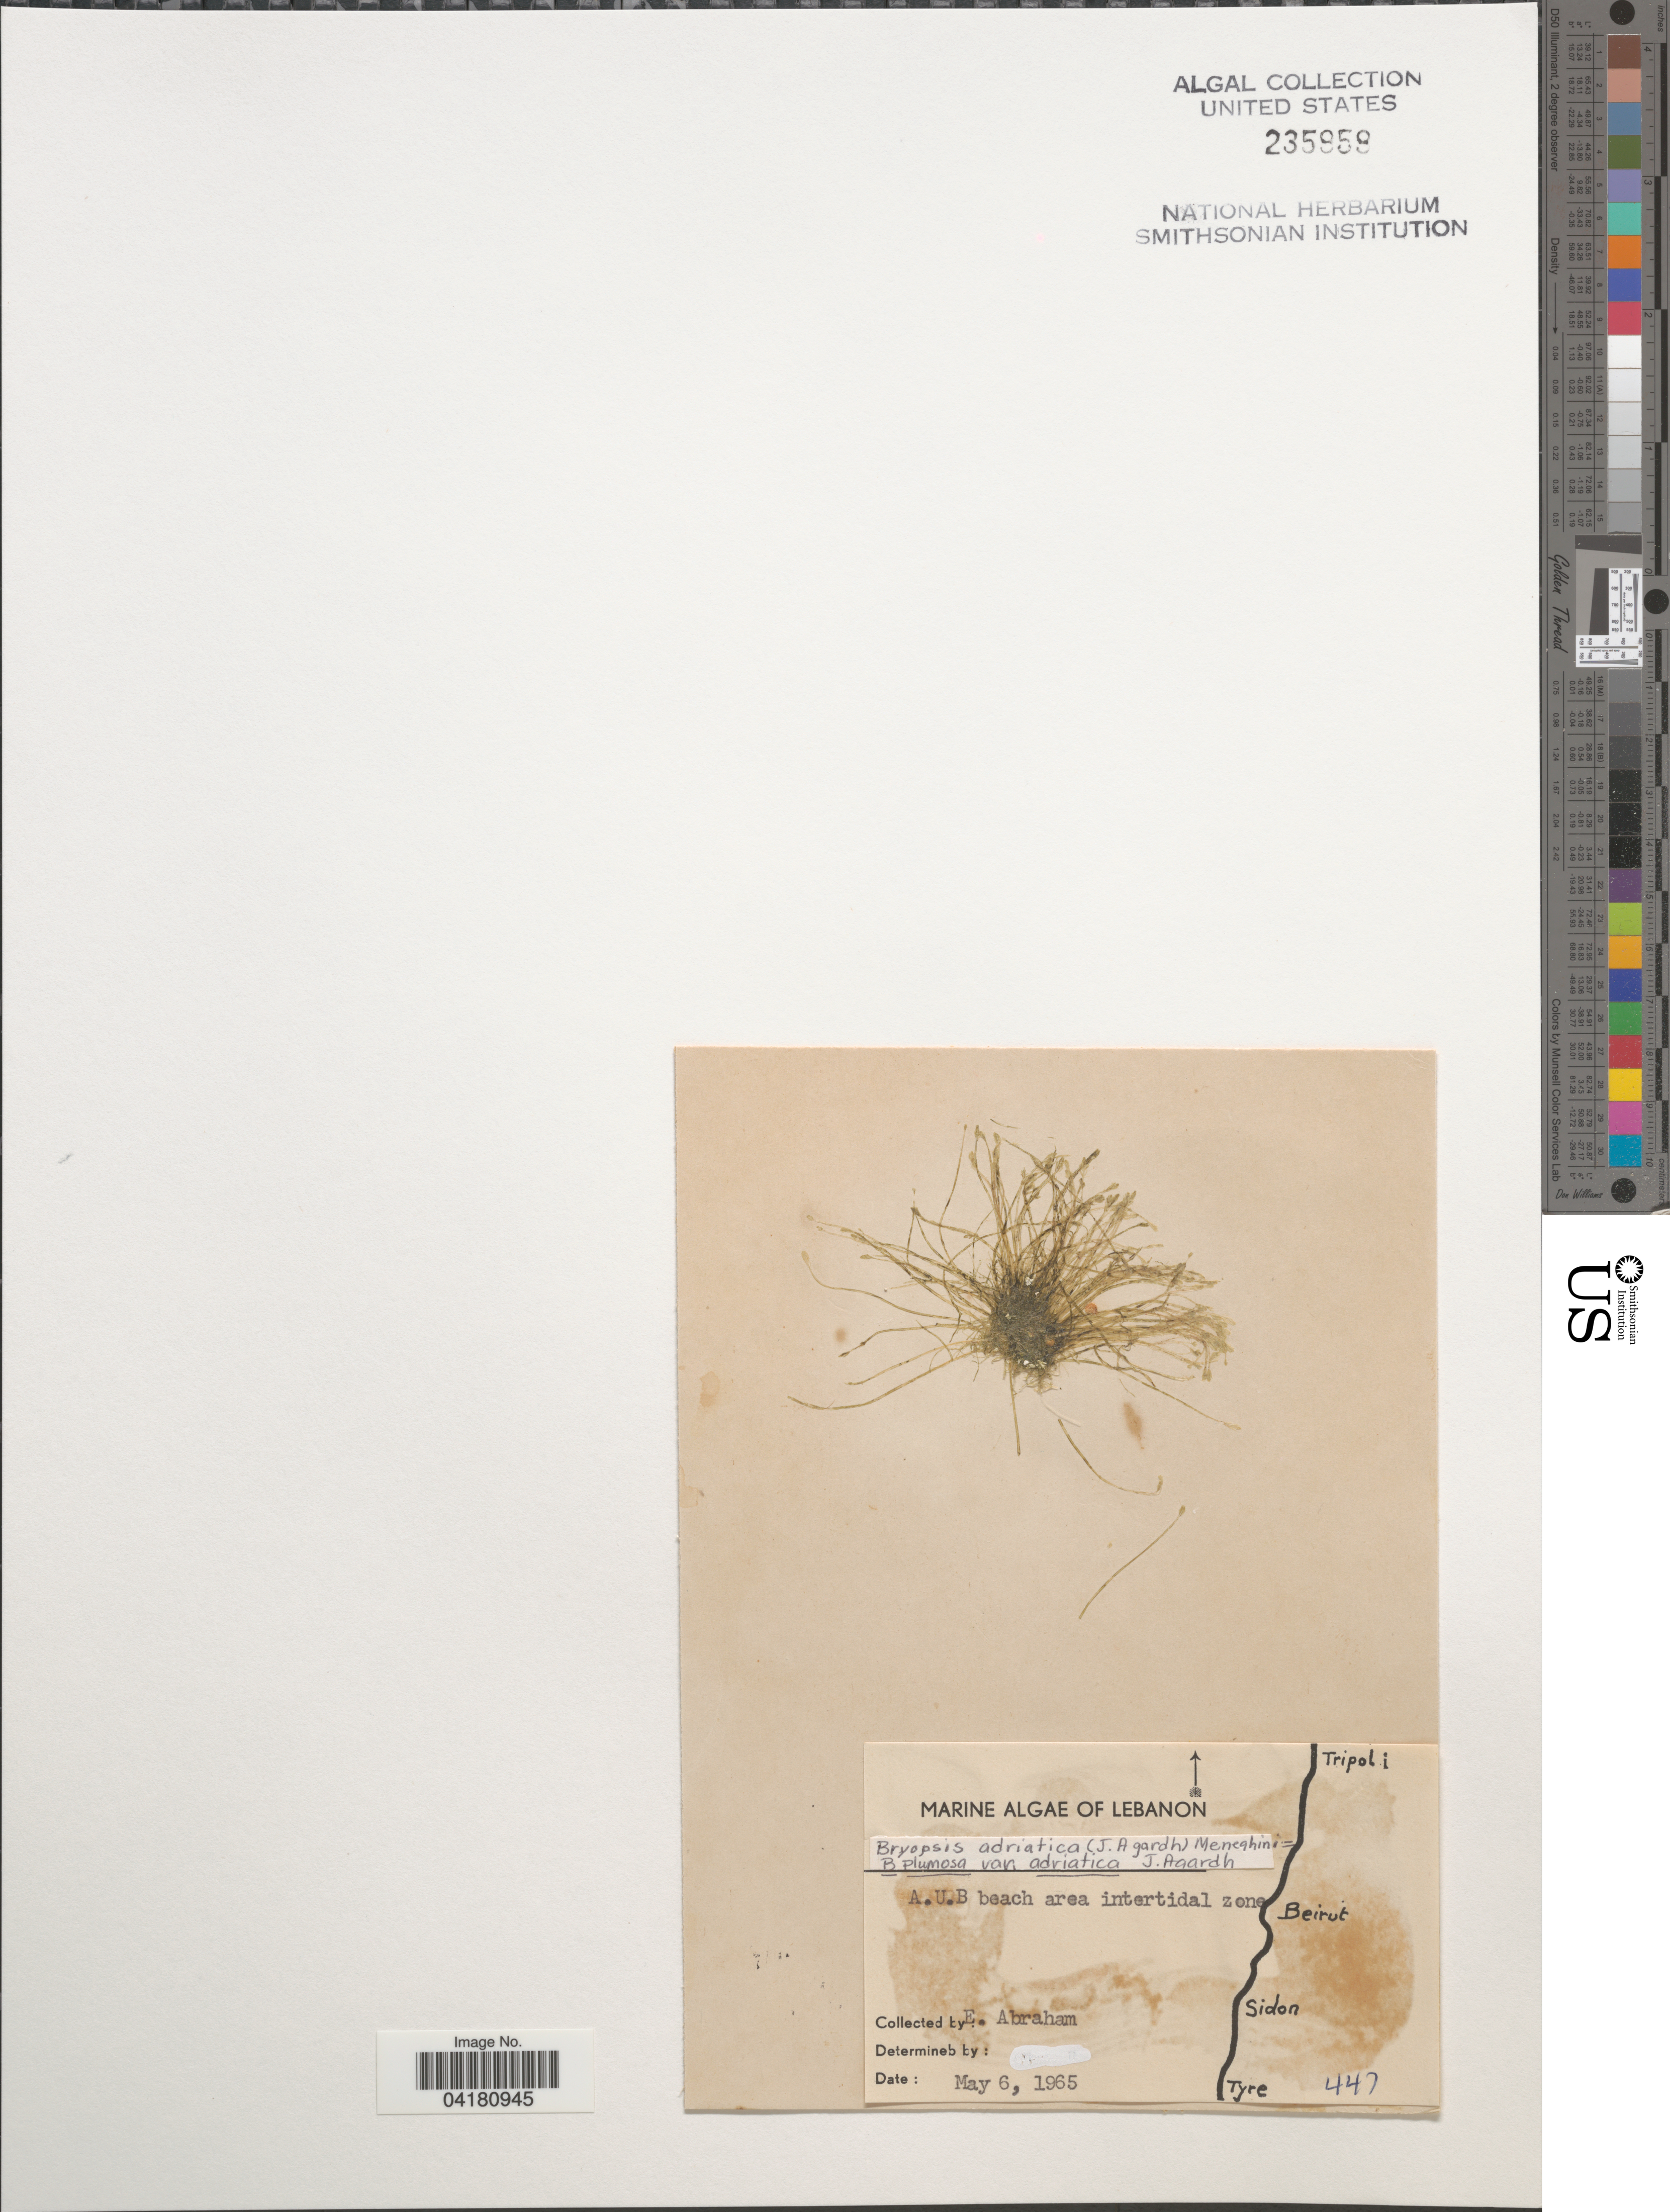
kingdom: Plantae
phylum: Chlorophyta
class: Ulvophyceae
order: Bryopsidales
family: Bryopsidaceae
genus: Bryopsis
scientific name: Bryopsis plumosa var. adriatica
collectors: E. Abraham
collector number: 447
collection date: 1965-05-06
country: Lebanon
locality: A.U.B. beach area intertidal zone.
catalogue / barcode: US 235959